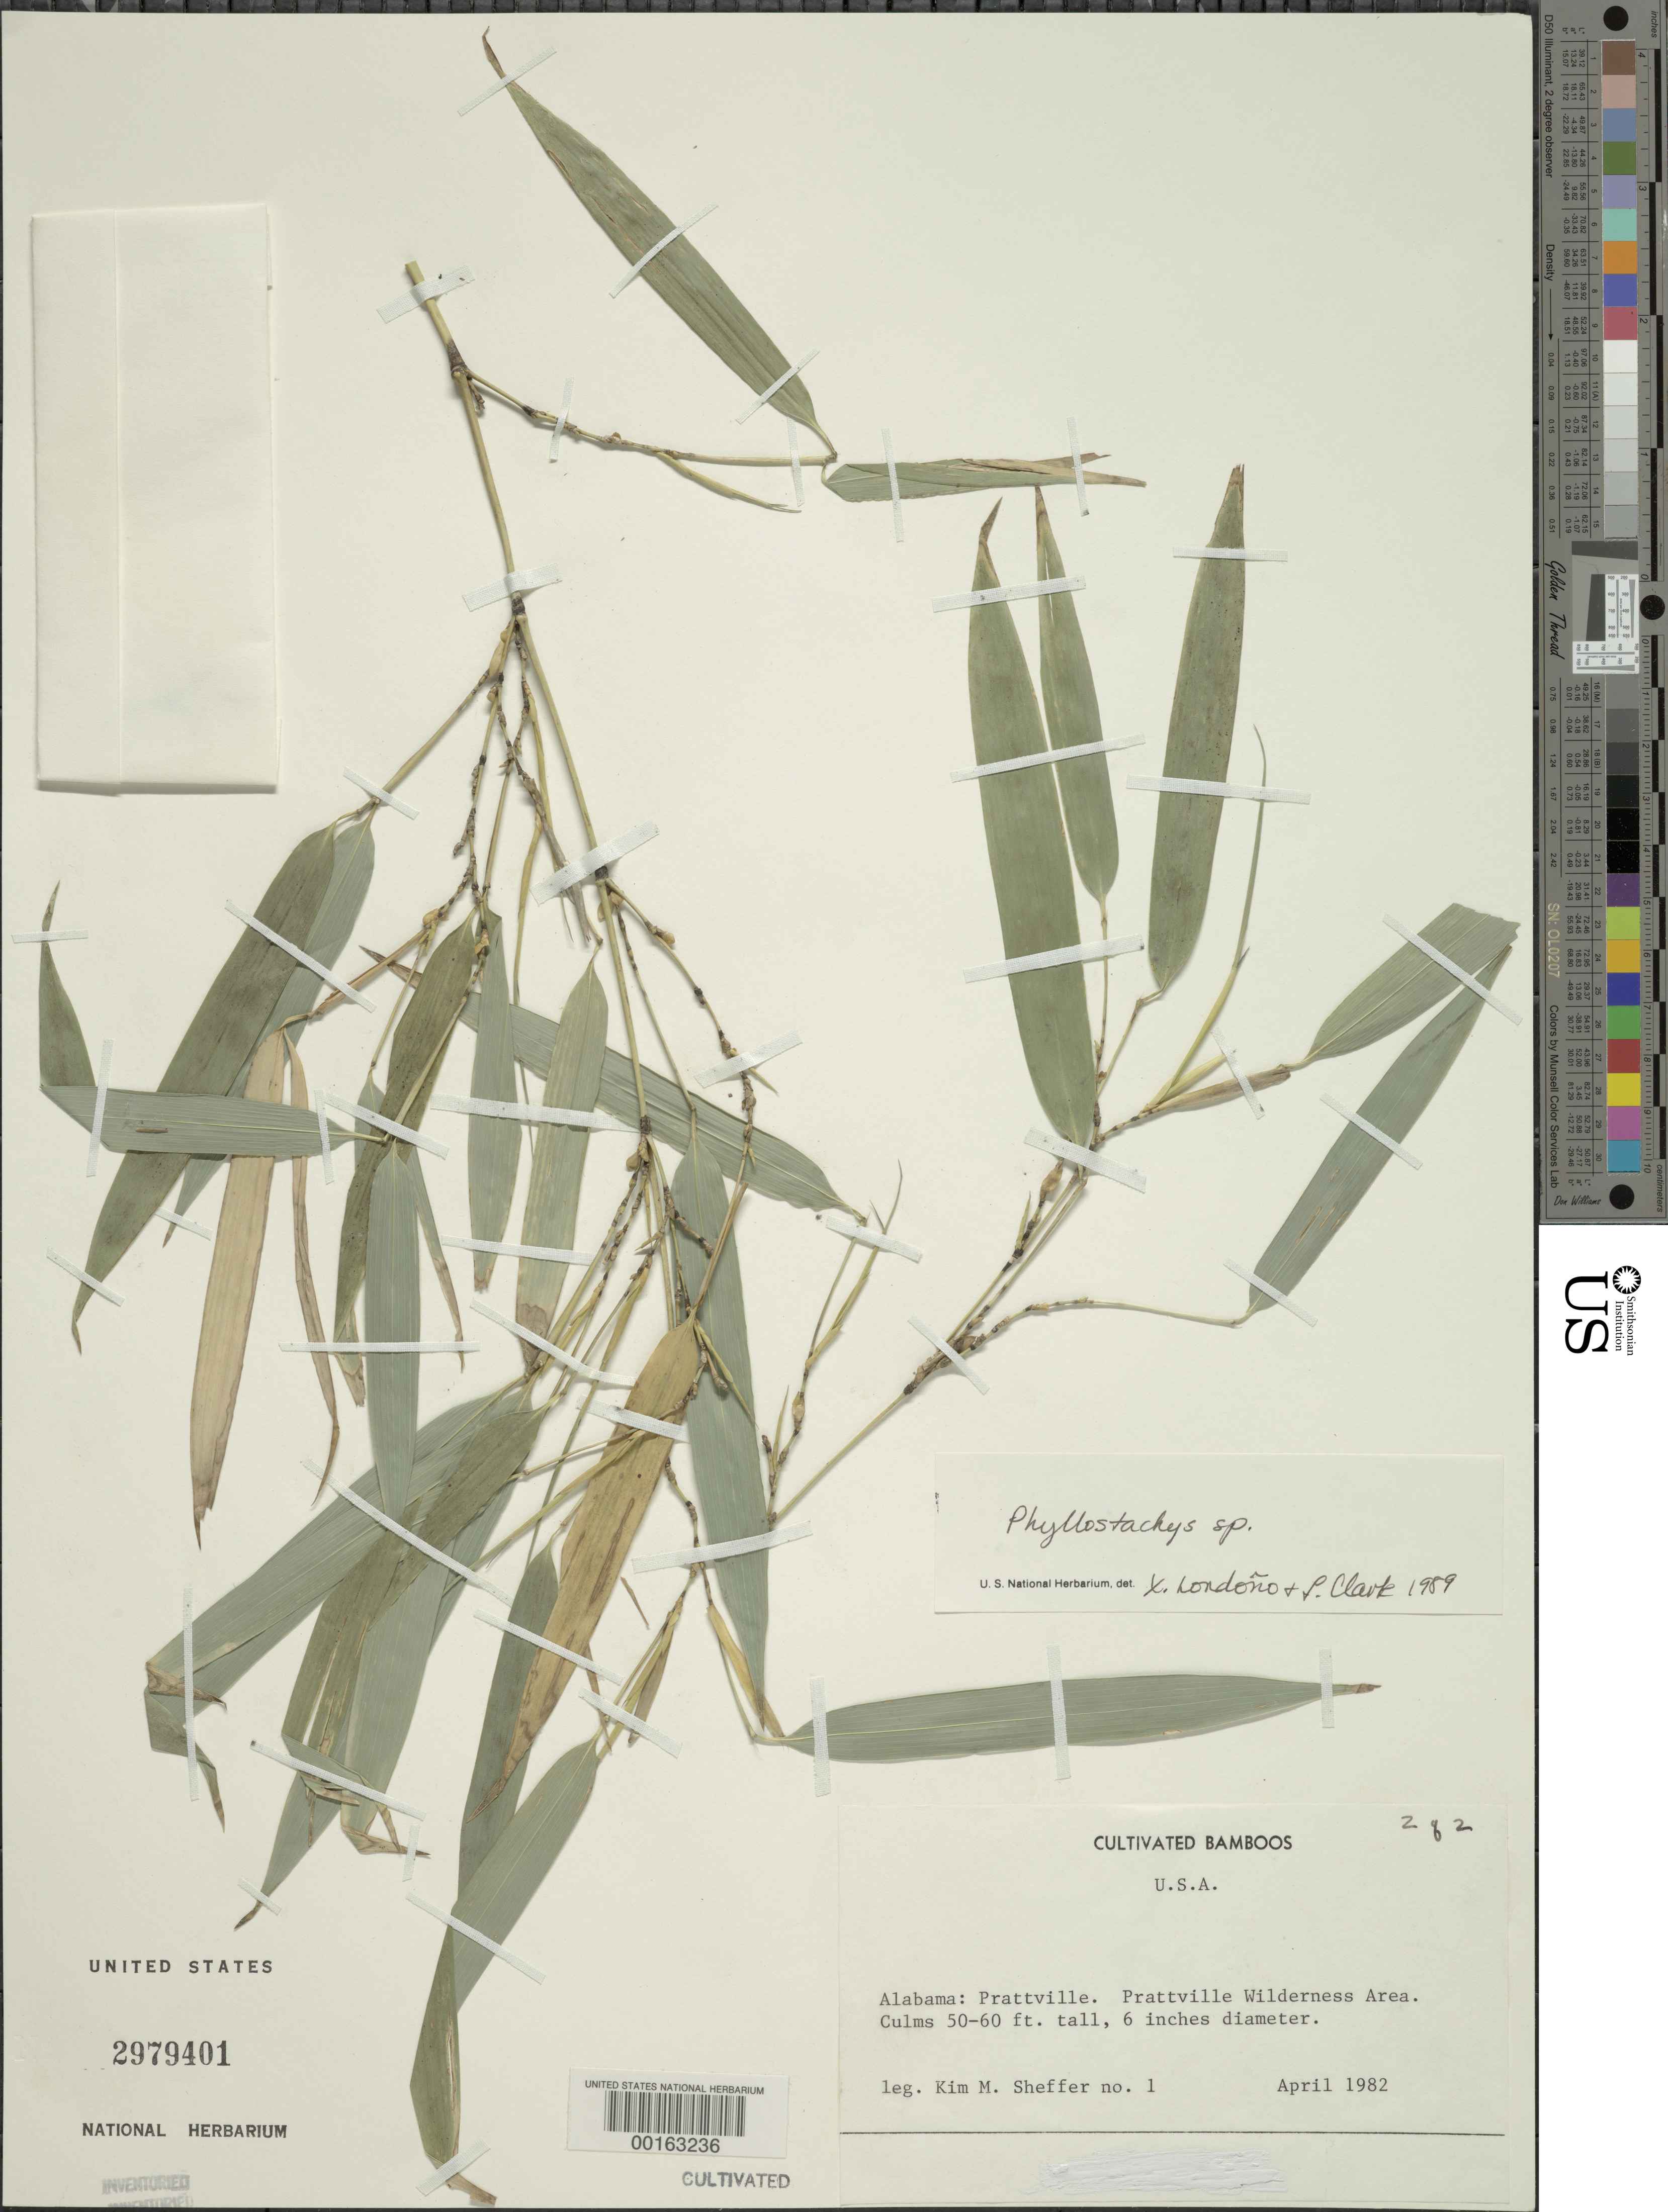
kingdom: Plantae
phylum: Tracheophyta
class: Liliopsida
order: Poales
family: Poaceae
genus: Phyllostachys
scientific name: Phyllostachys sp.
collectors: K. Sheffer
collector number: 1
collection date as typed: Apr 1982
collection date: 1982-04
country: United States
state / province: Alabama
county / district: Autauga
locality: Prattville, prattville wilderness area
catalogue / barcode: US 2979401